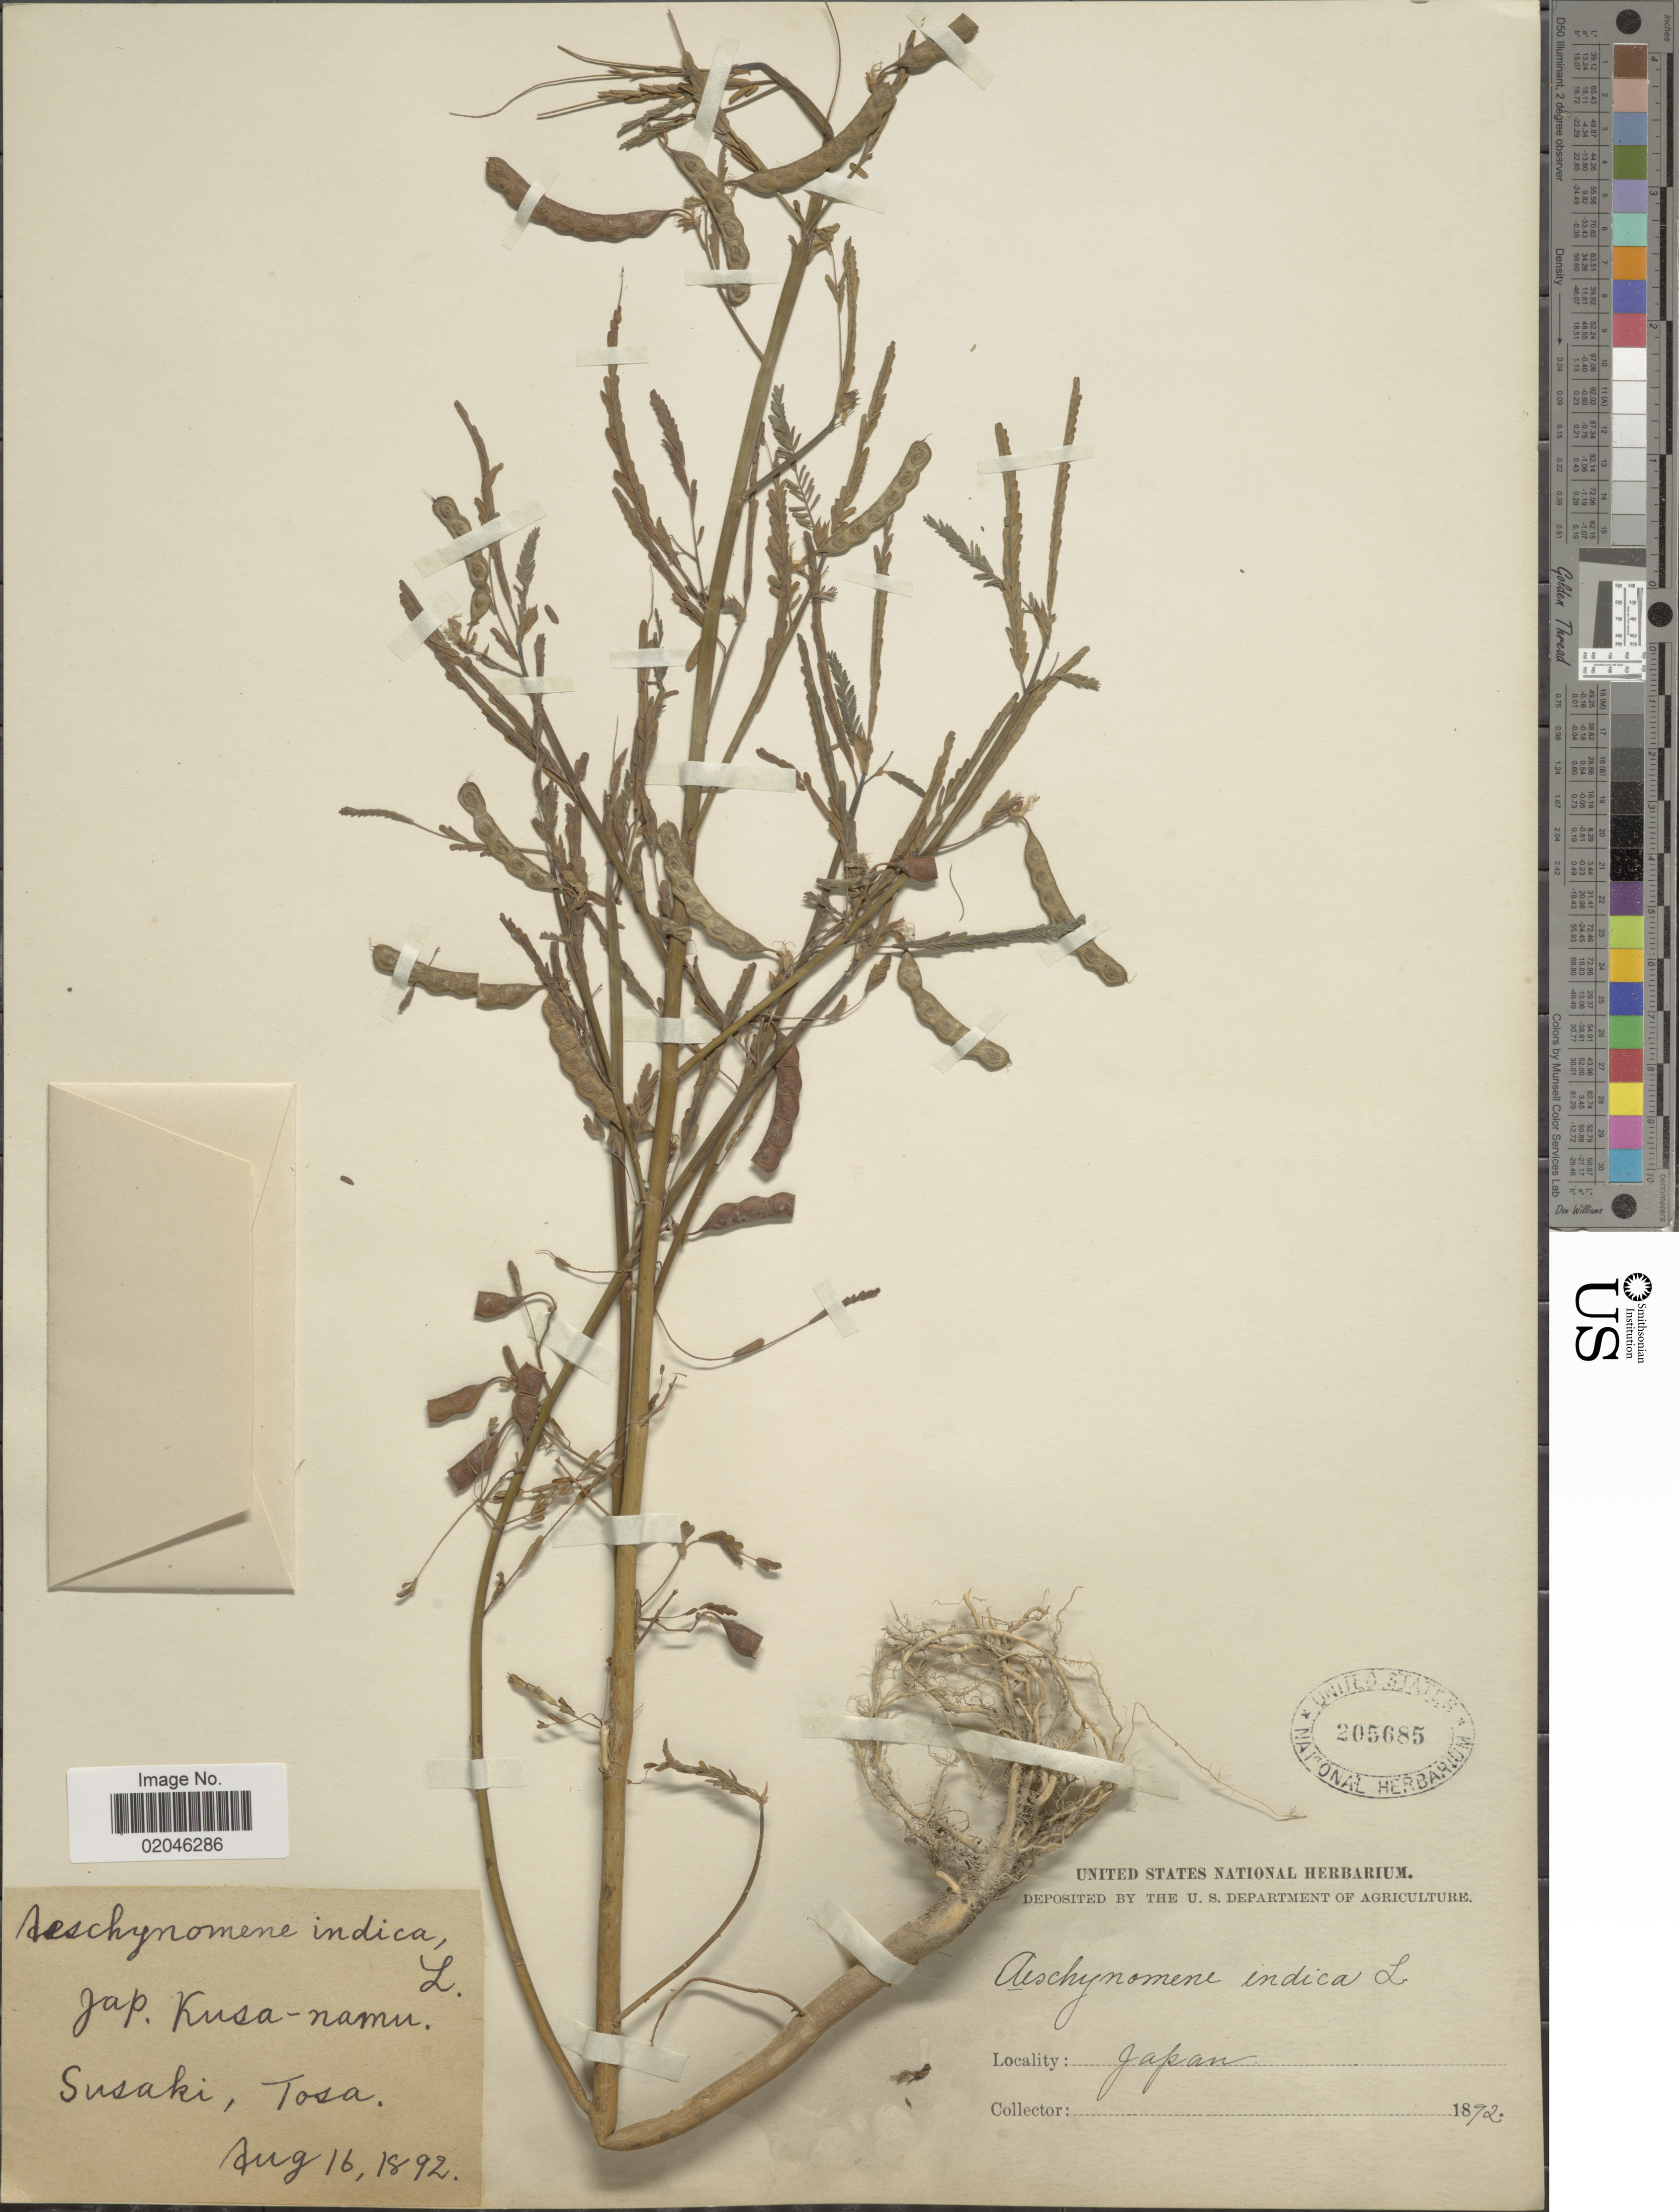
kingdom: Plantae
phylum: Tracheophyta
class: Magnoliopsida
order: Fabales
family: Fabaceae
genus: Aeschynomene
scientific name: Aeschynomene indica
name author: L.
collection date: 1892-08-16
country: Japan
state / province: Koti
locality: Susaki, Tosa.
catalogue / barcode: US 205685